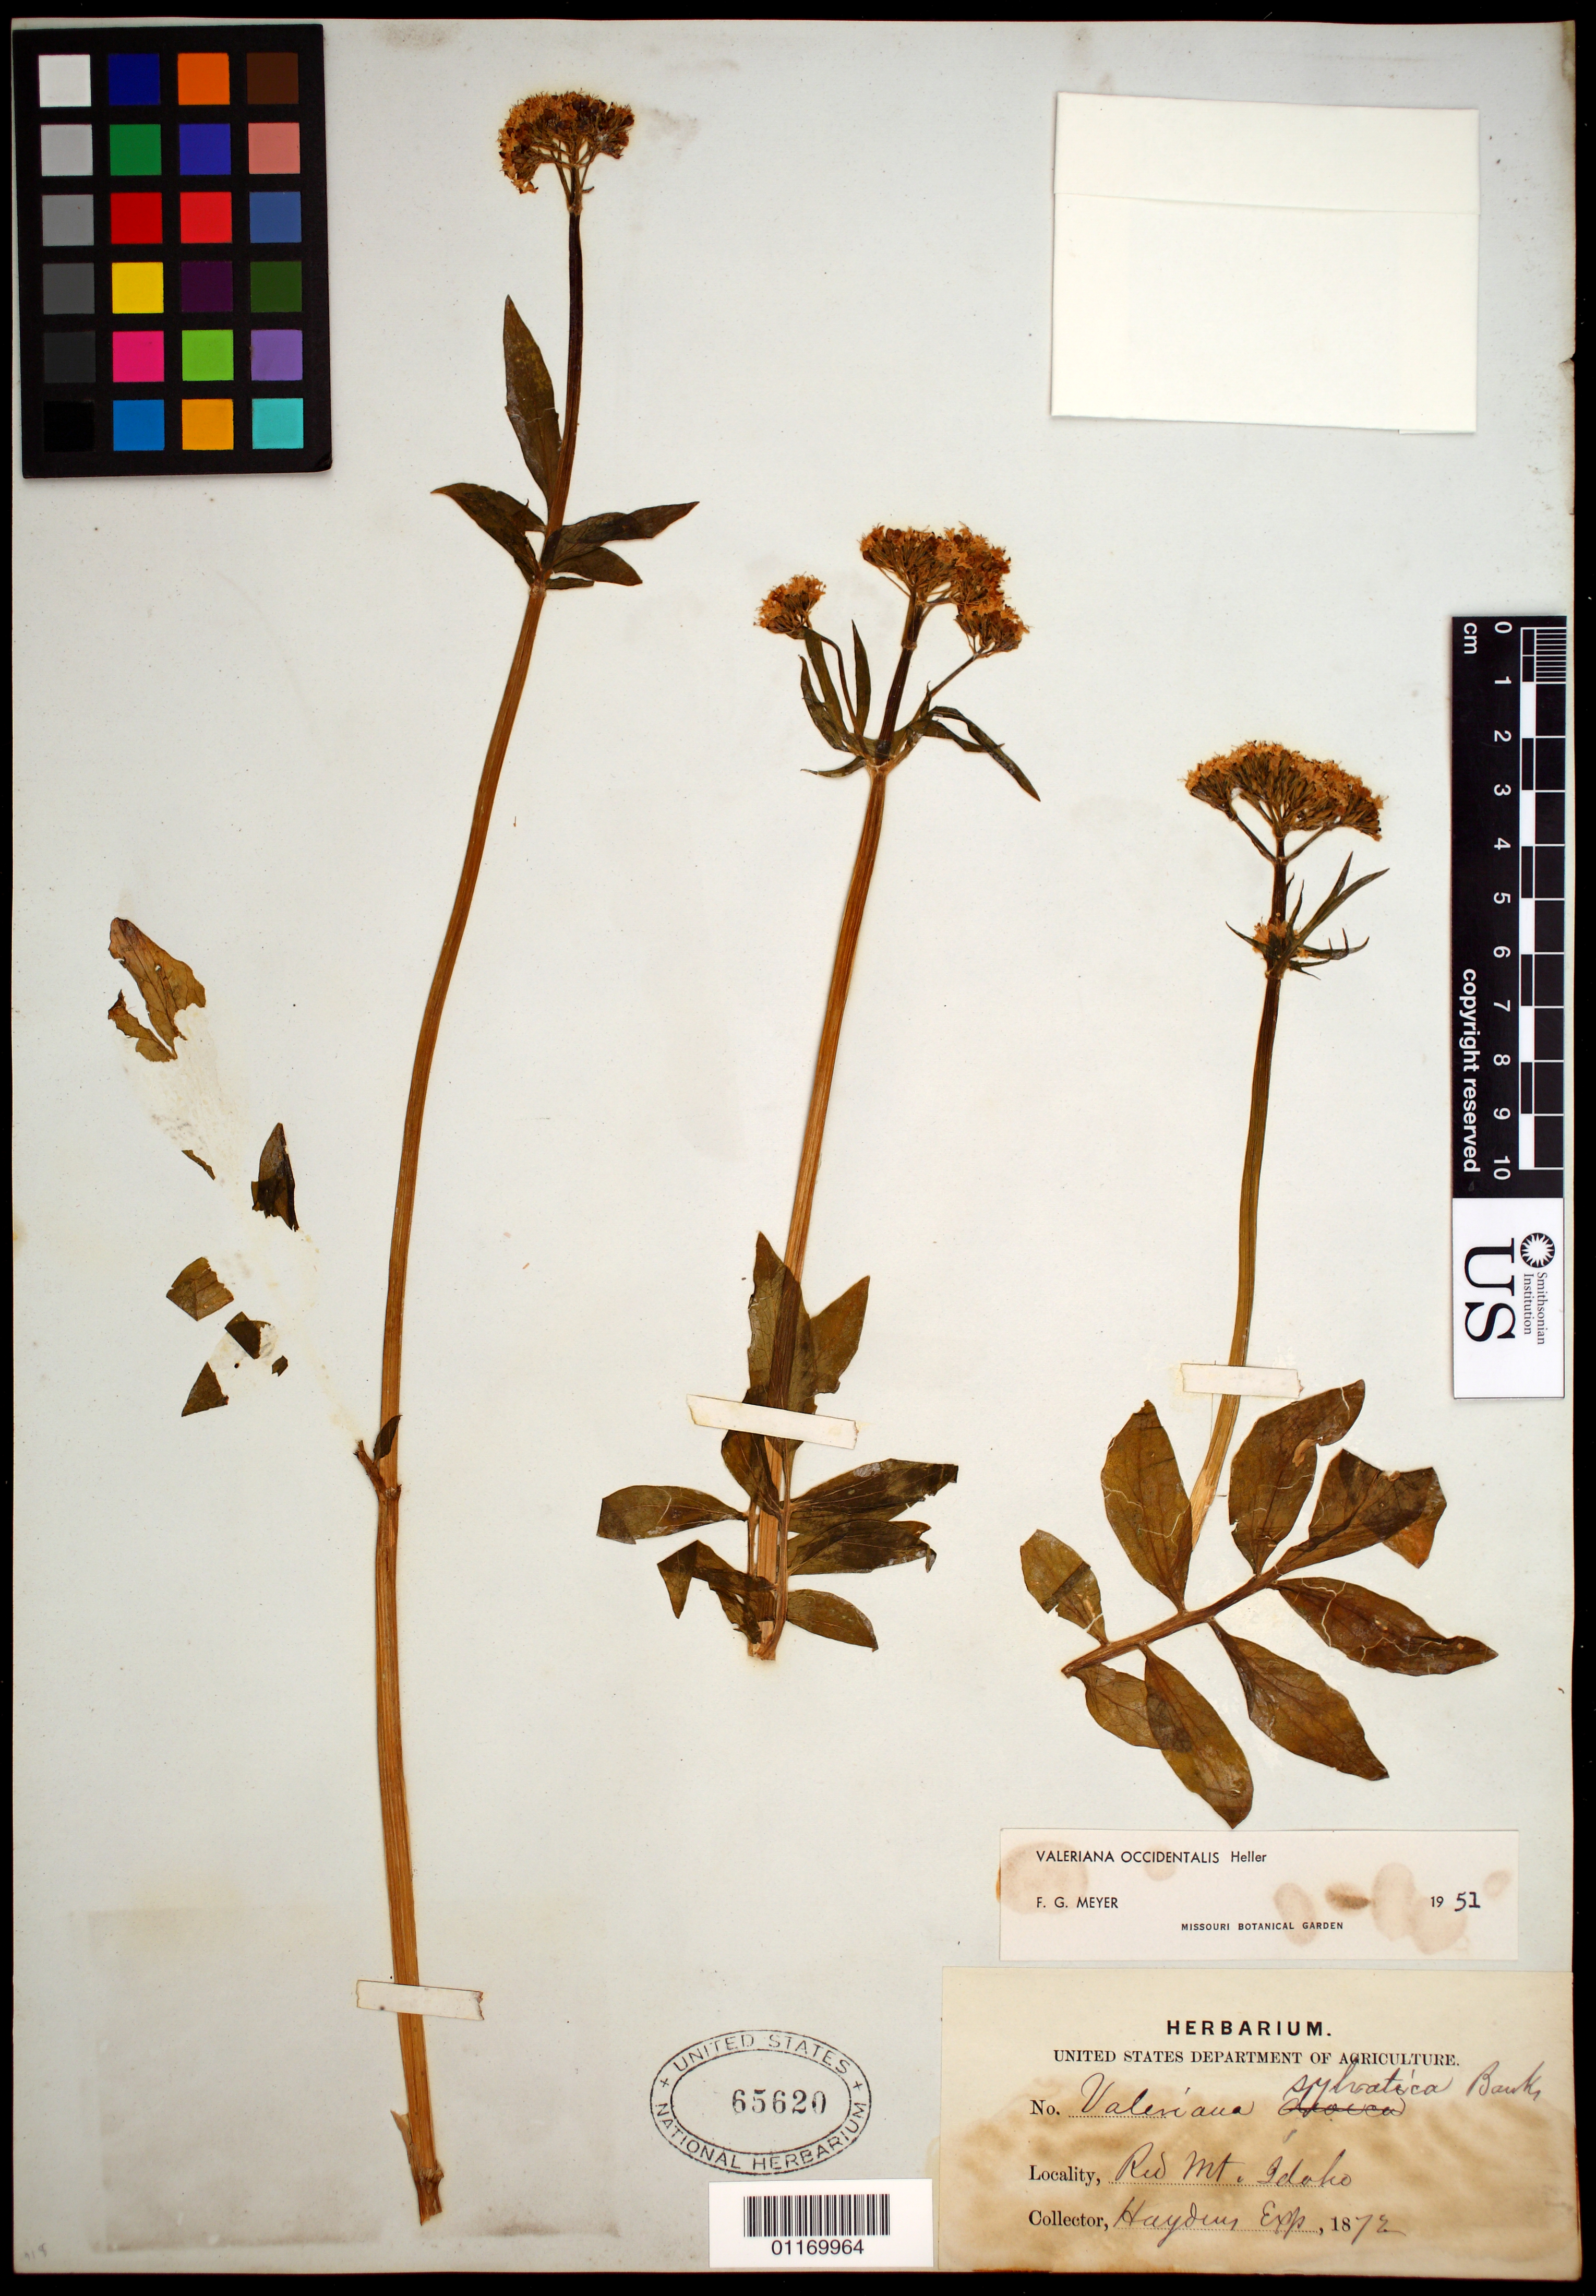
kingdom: Plantae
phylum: Tracheophyta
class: Magnoliopsida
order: Dipsacales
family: Caprifoliaceae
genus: Valeriana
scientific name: Valeriana occidentalis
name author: A. Heller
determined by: Meyer, F. G.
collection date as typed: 1872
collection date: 1872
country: United States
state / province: Idaho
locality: Red Mt.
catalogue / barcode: US 656620